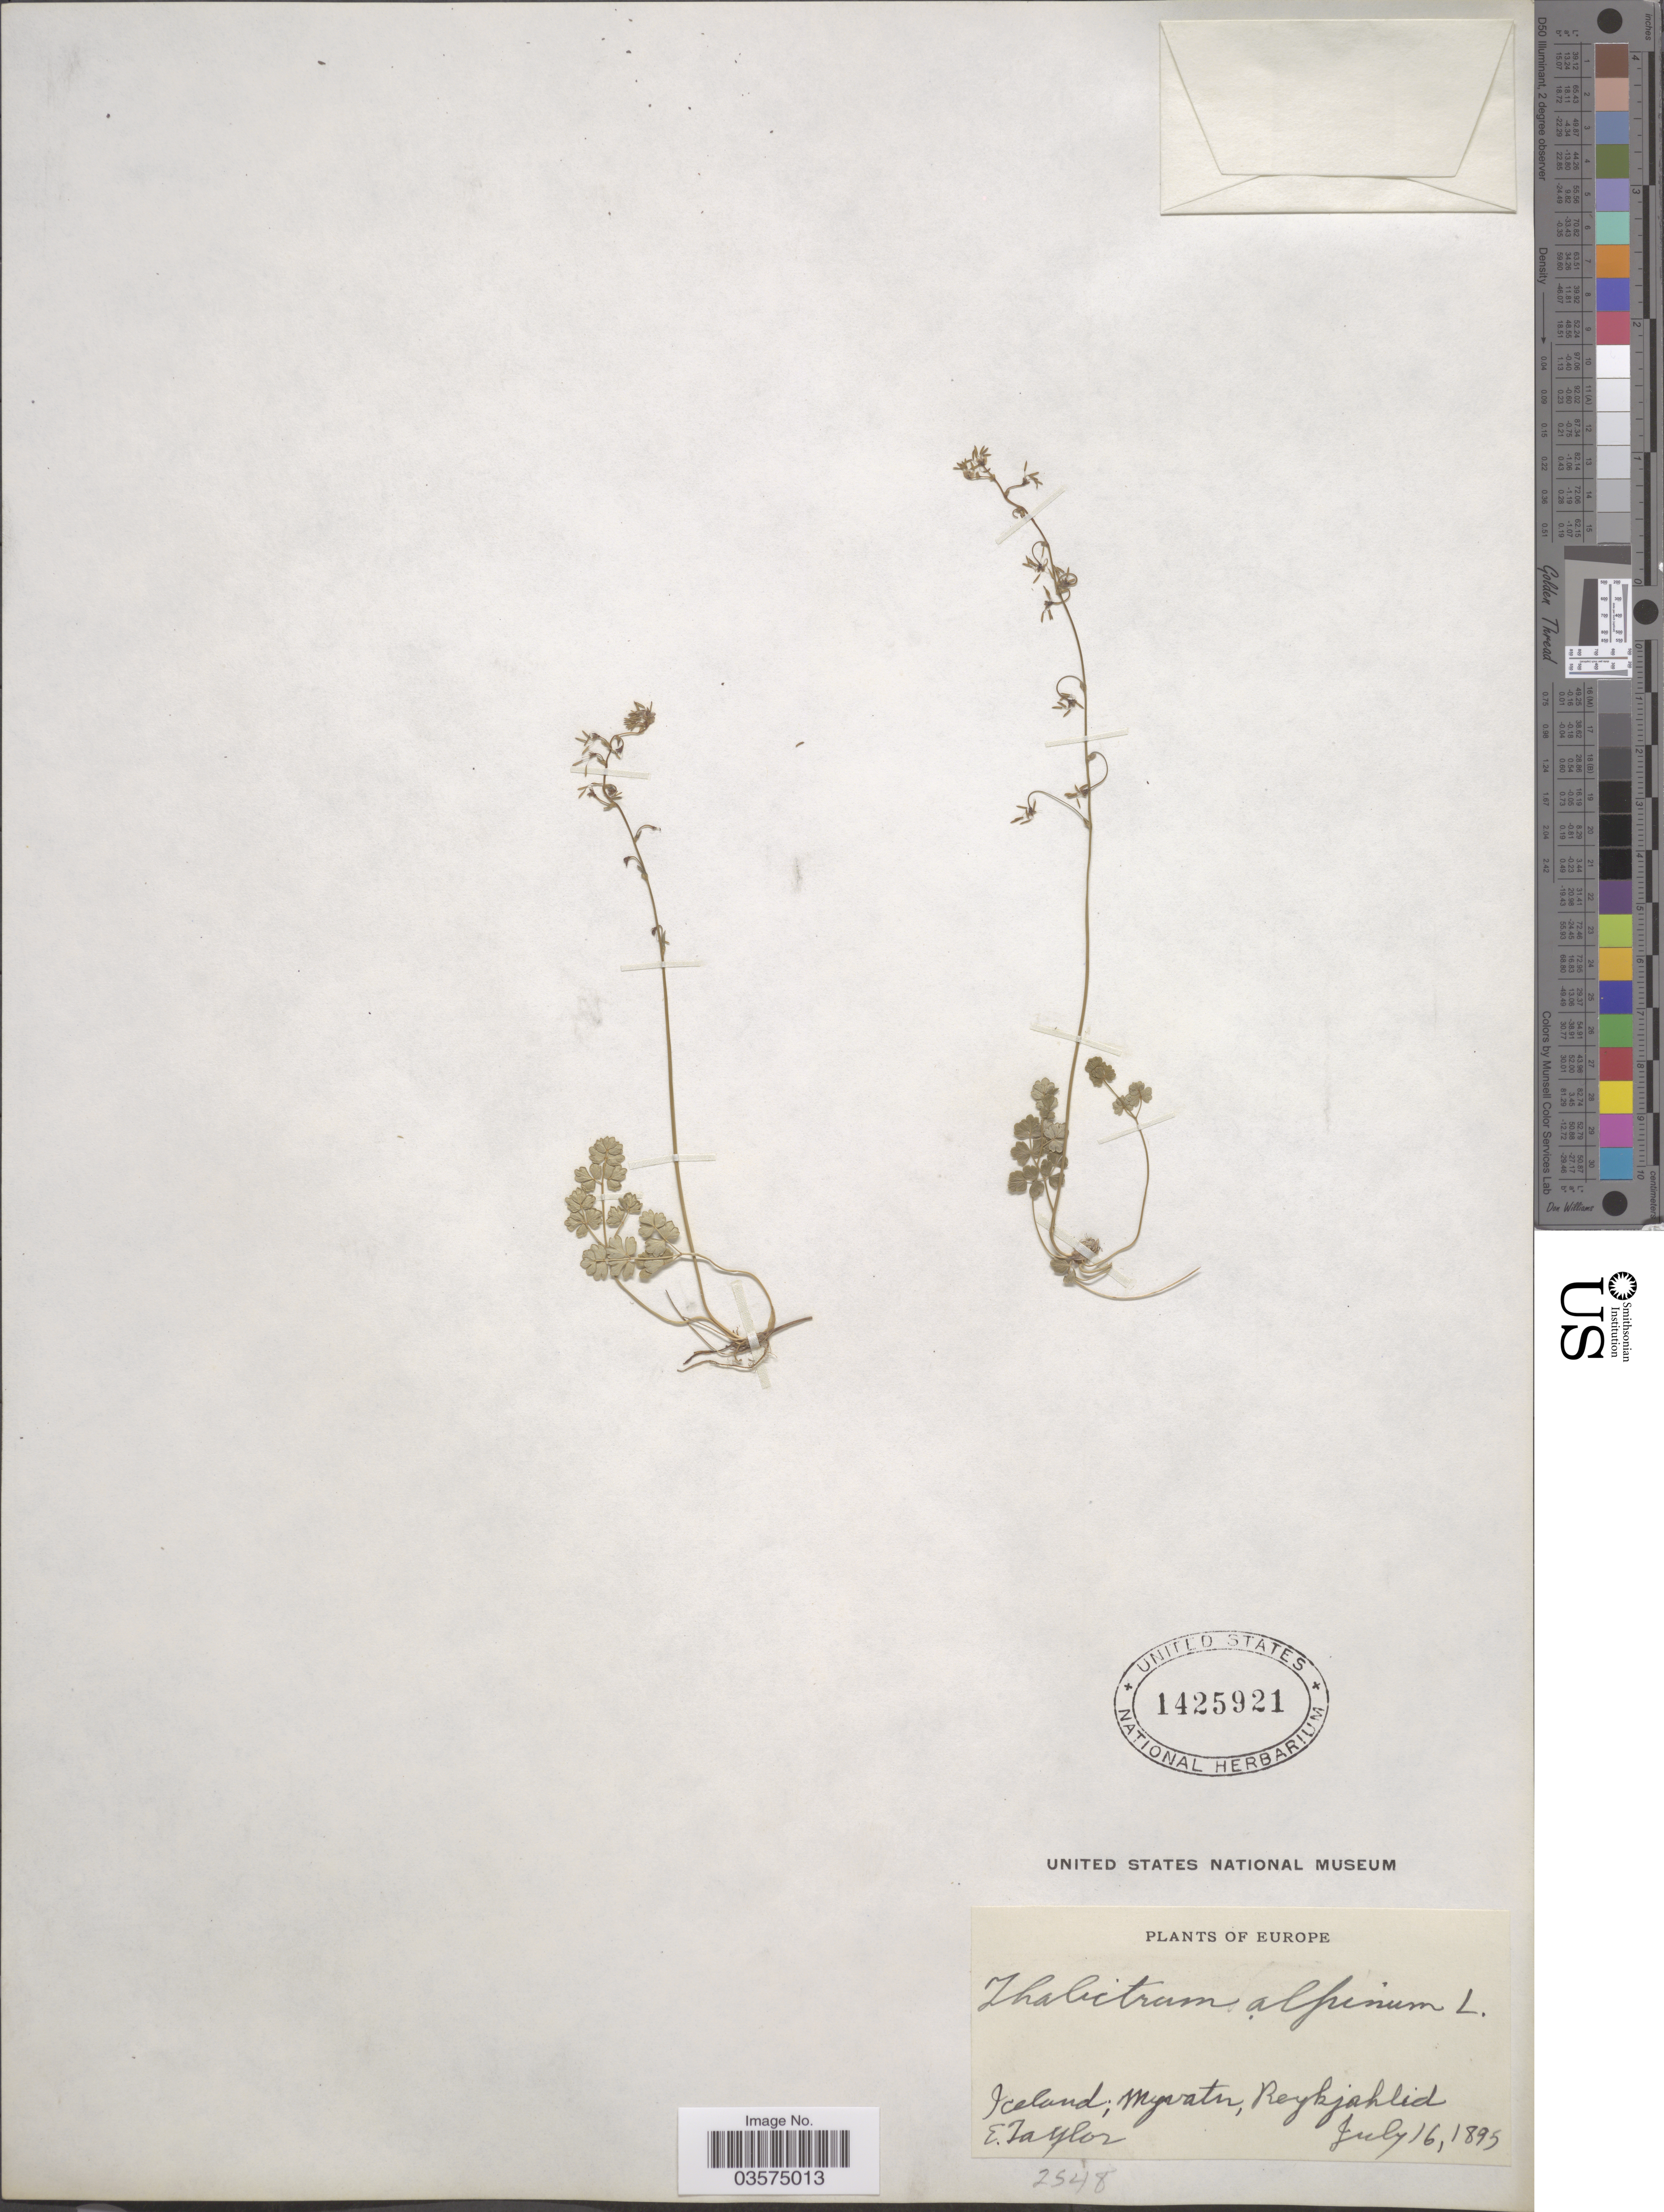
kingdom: Plantae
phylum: Tracheophyta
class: Magnoliopsida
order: Ranunculales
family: Ranunculaceae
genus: Thalictrum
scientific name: Thalictrum alpinum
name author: L.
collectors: E. Taylor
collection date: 1895-07-16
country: Iceland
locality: Myvatn, Reykjahlid.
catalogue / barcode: US 1425921